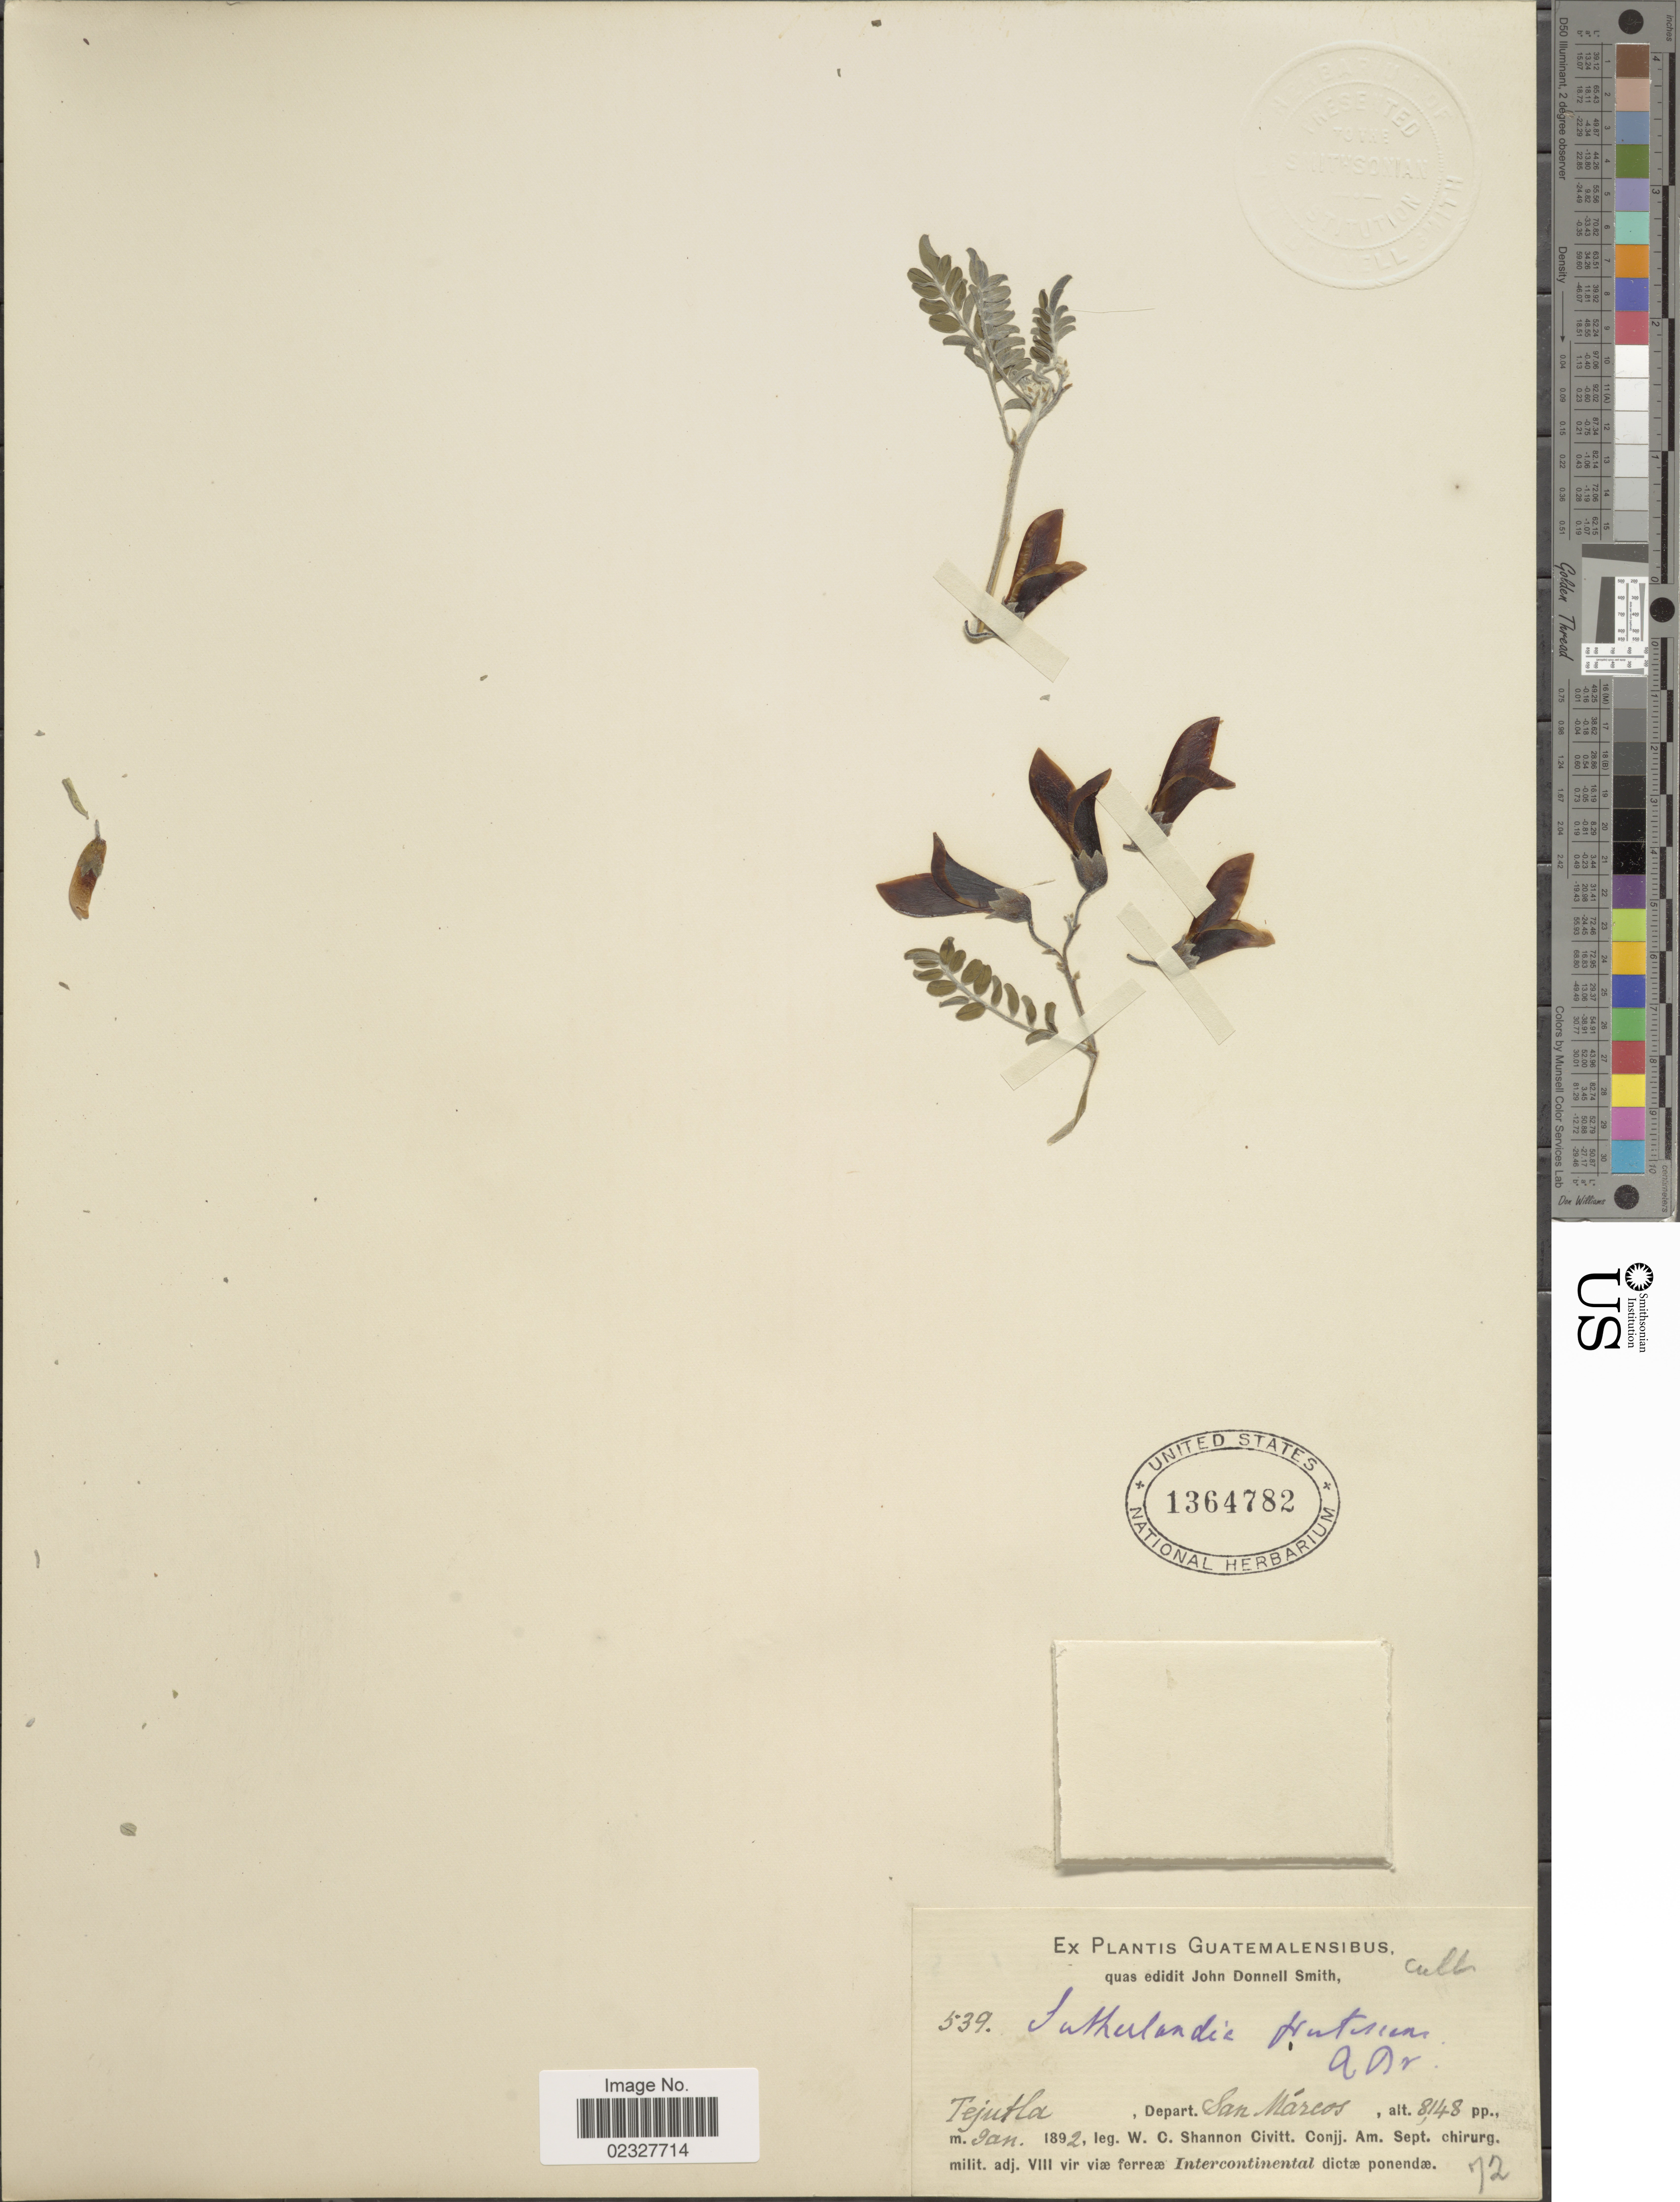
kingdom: Plantae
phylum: Tracheophyta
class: Magnoliopsida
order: Fabales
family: Fabaceae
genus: Sutherlandia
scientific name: Sutherlandia frutescens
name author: (L.) R. Br. ex W.T. Aiton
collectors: W. C. Shannon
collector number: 539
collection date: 1892-01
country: Guatemala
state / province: San Marcos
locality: Tejutla, Depart San Marcos.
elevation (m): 258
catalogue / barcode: US 1364782